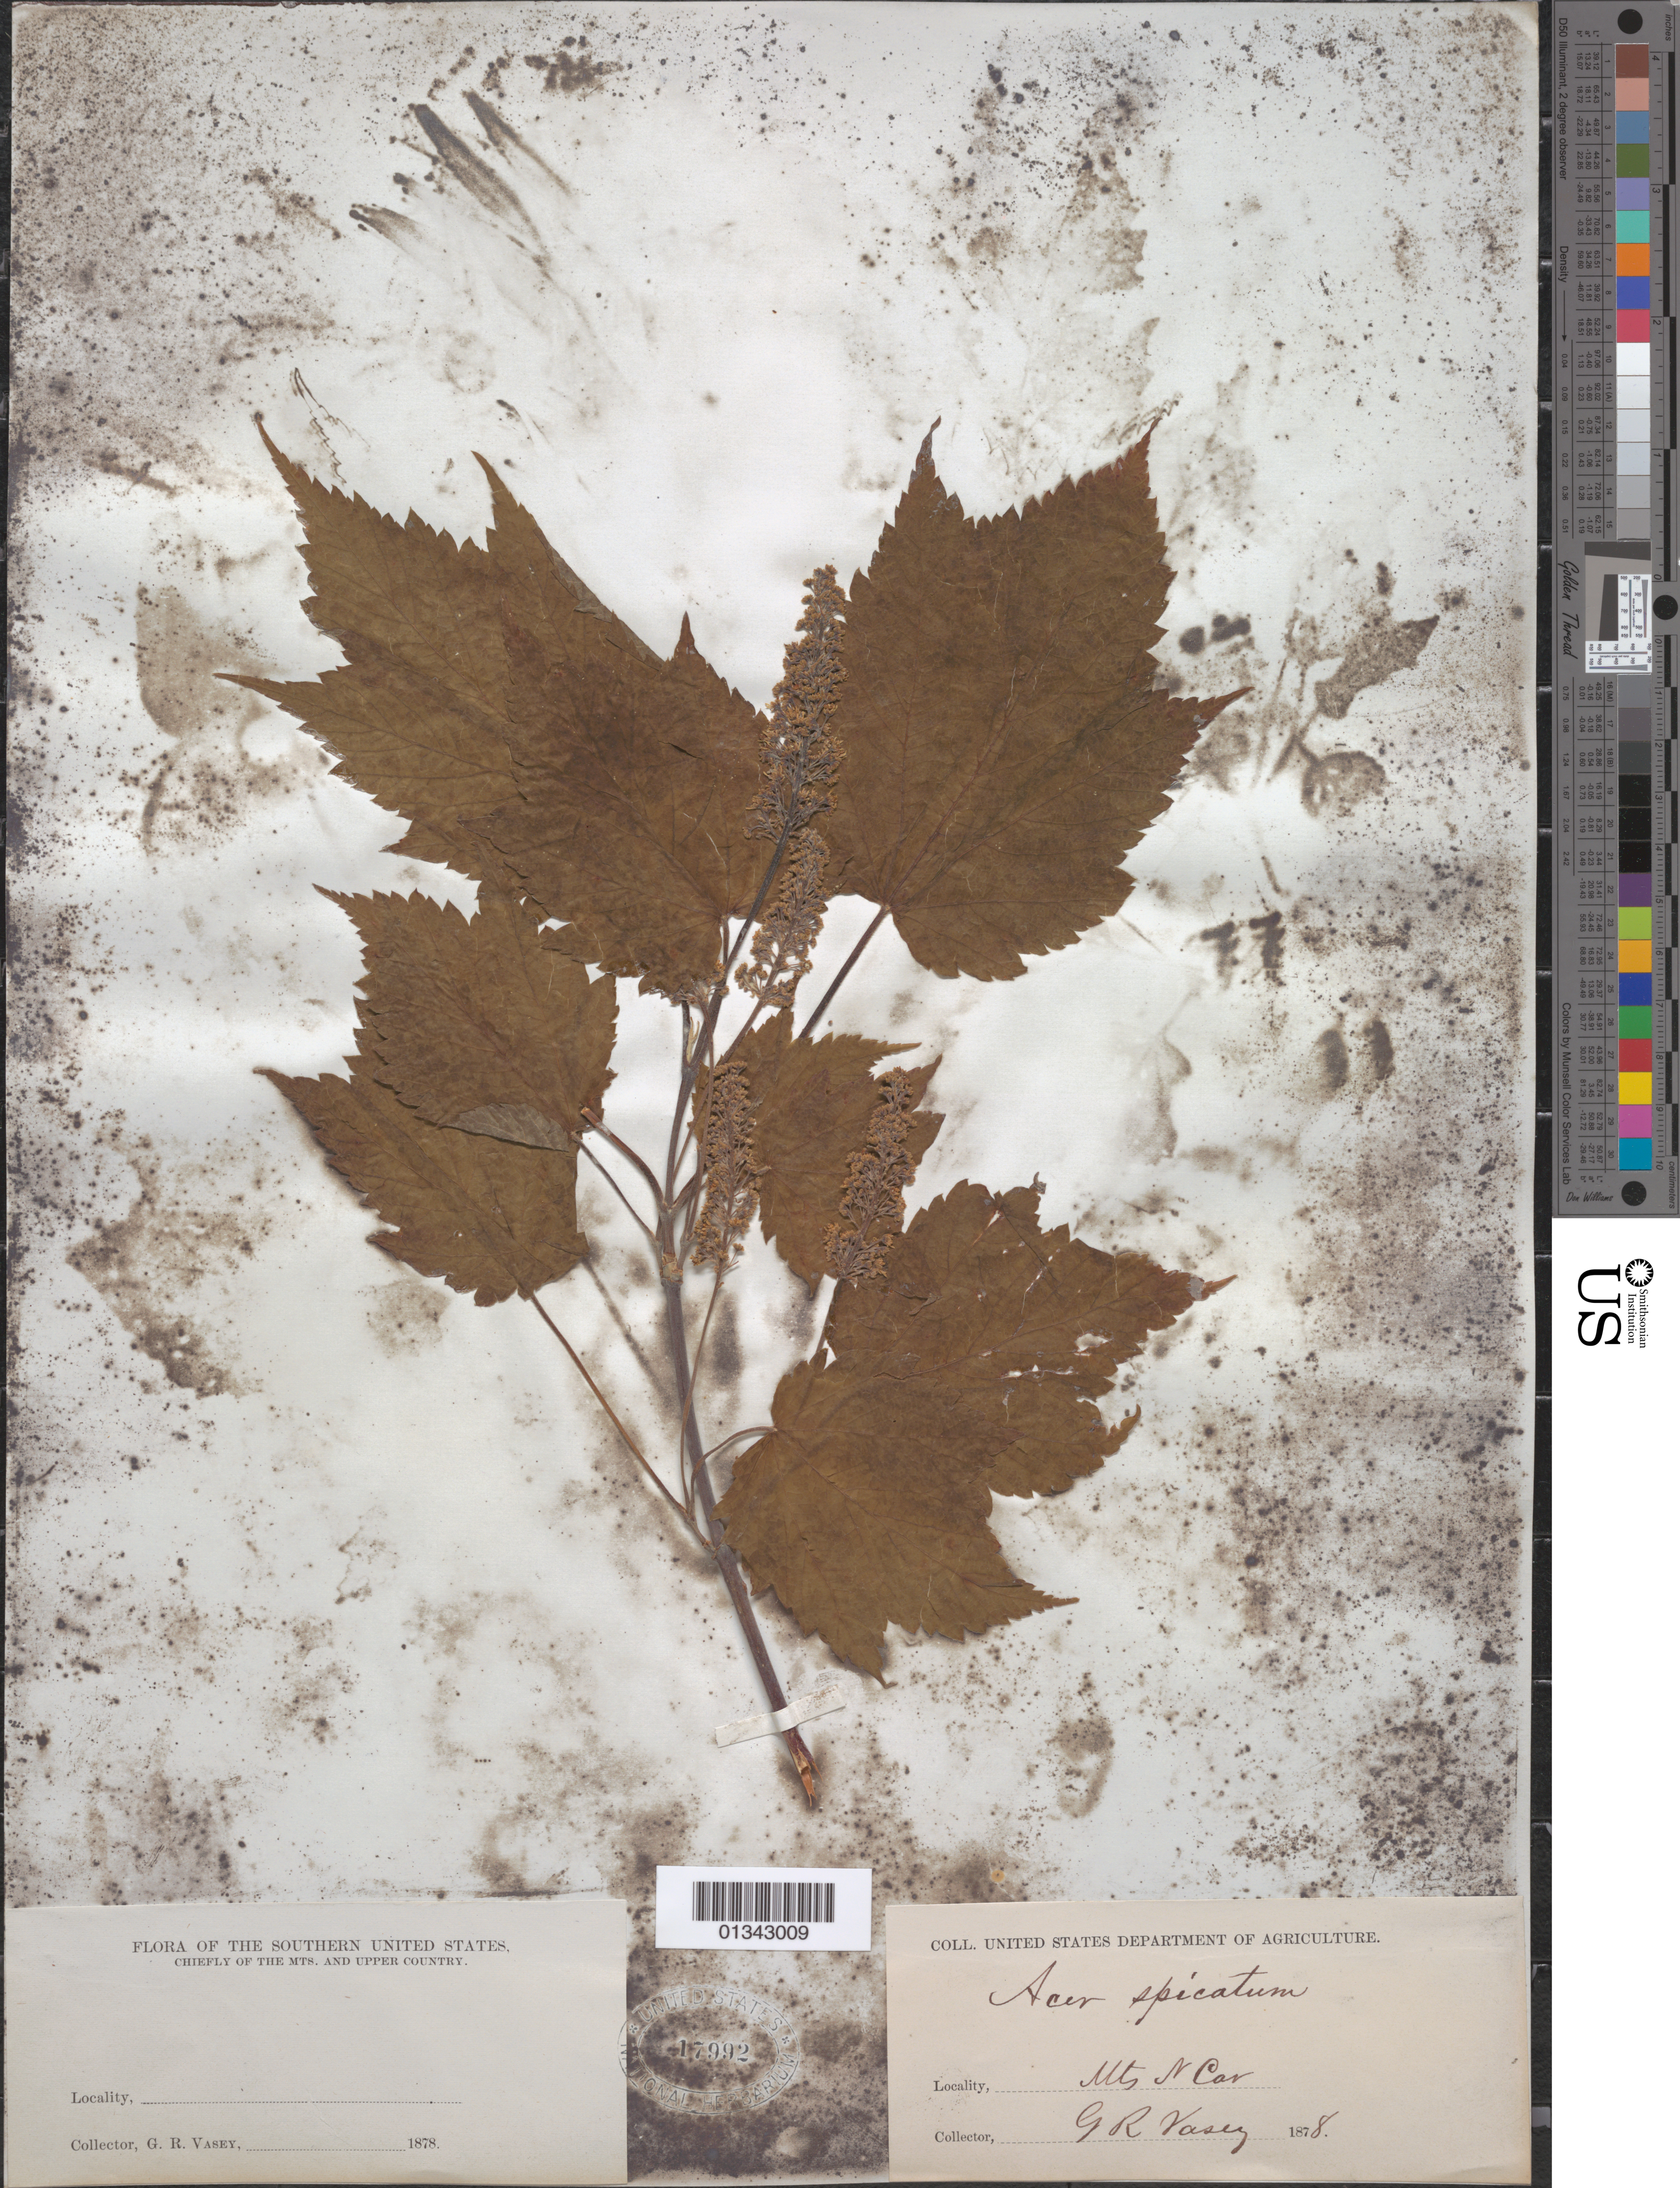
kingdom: Plantae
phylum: Tracheophyta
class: Magnoliopsida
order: Sapindales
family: Sapindaceae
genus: Acer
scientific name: Acer spicatum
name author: Lam.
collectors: G. R. Vasey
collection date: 1878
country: United States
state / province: North Carolina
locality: Mountains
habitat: Mountains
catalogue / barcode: US 17992